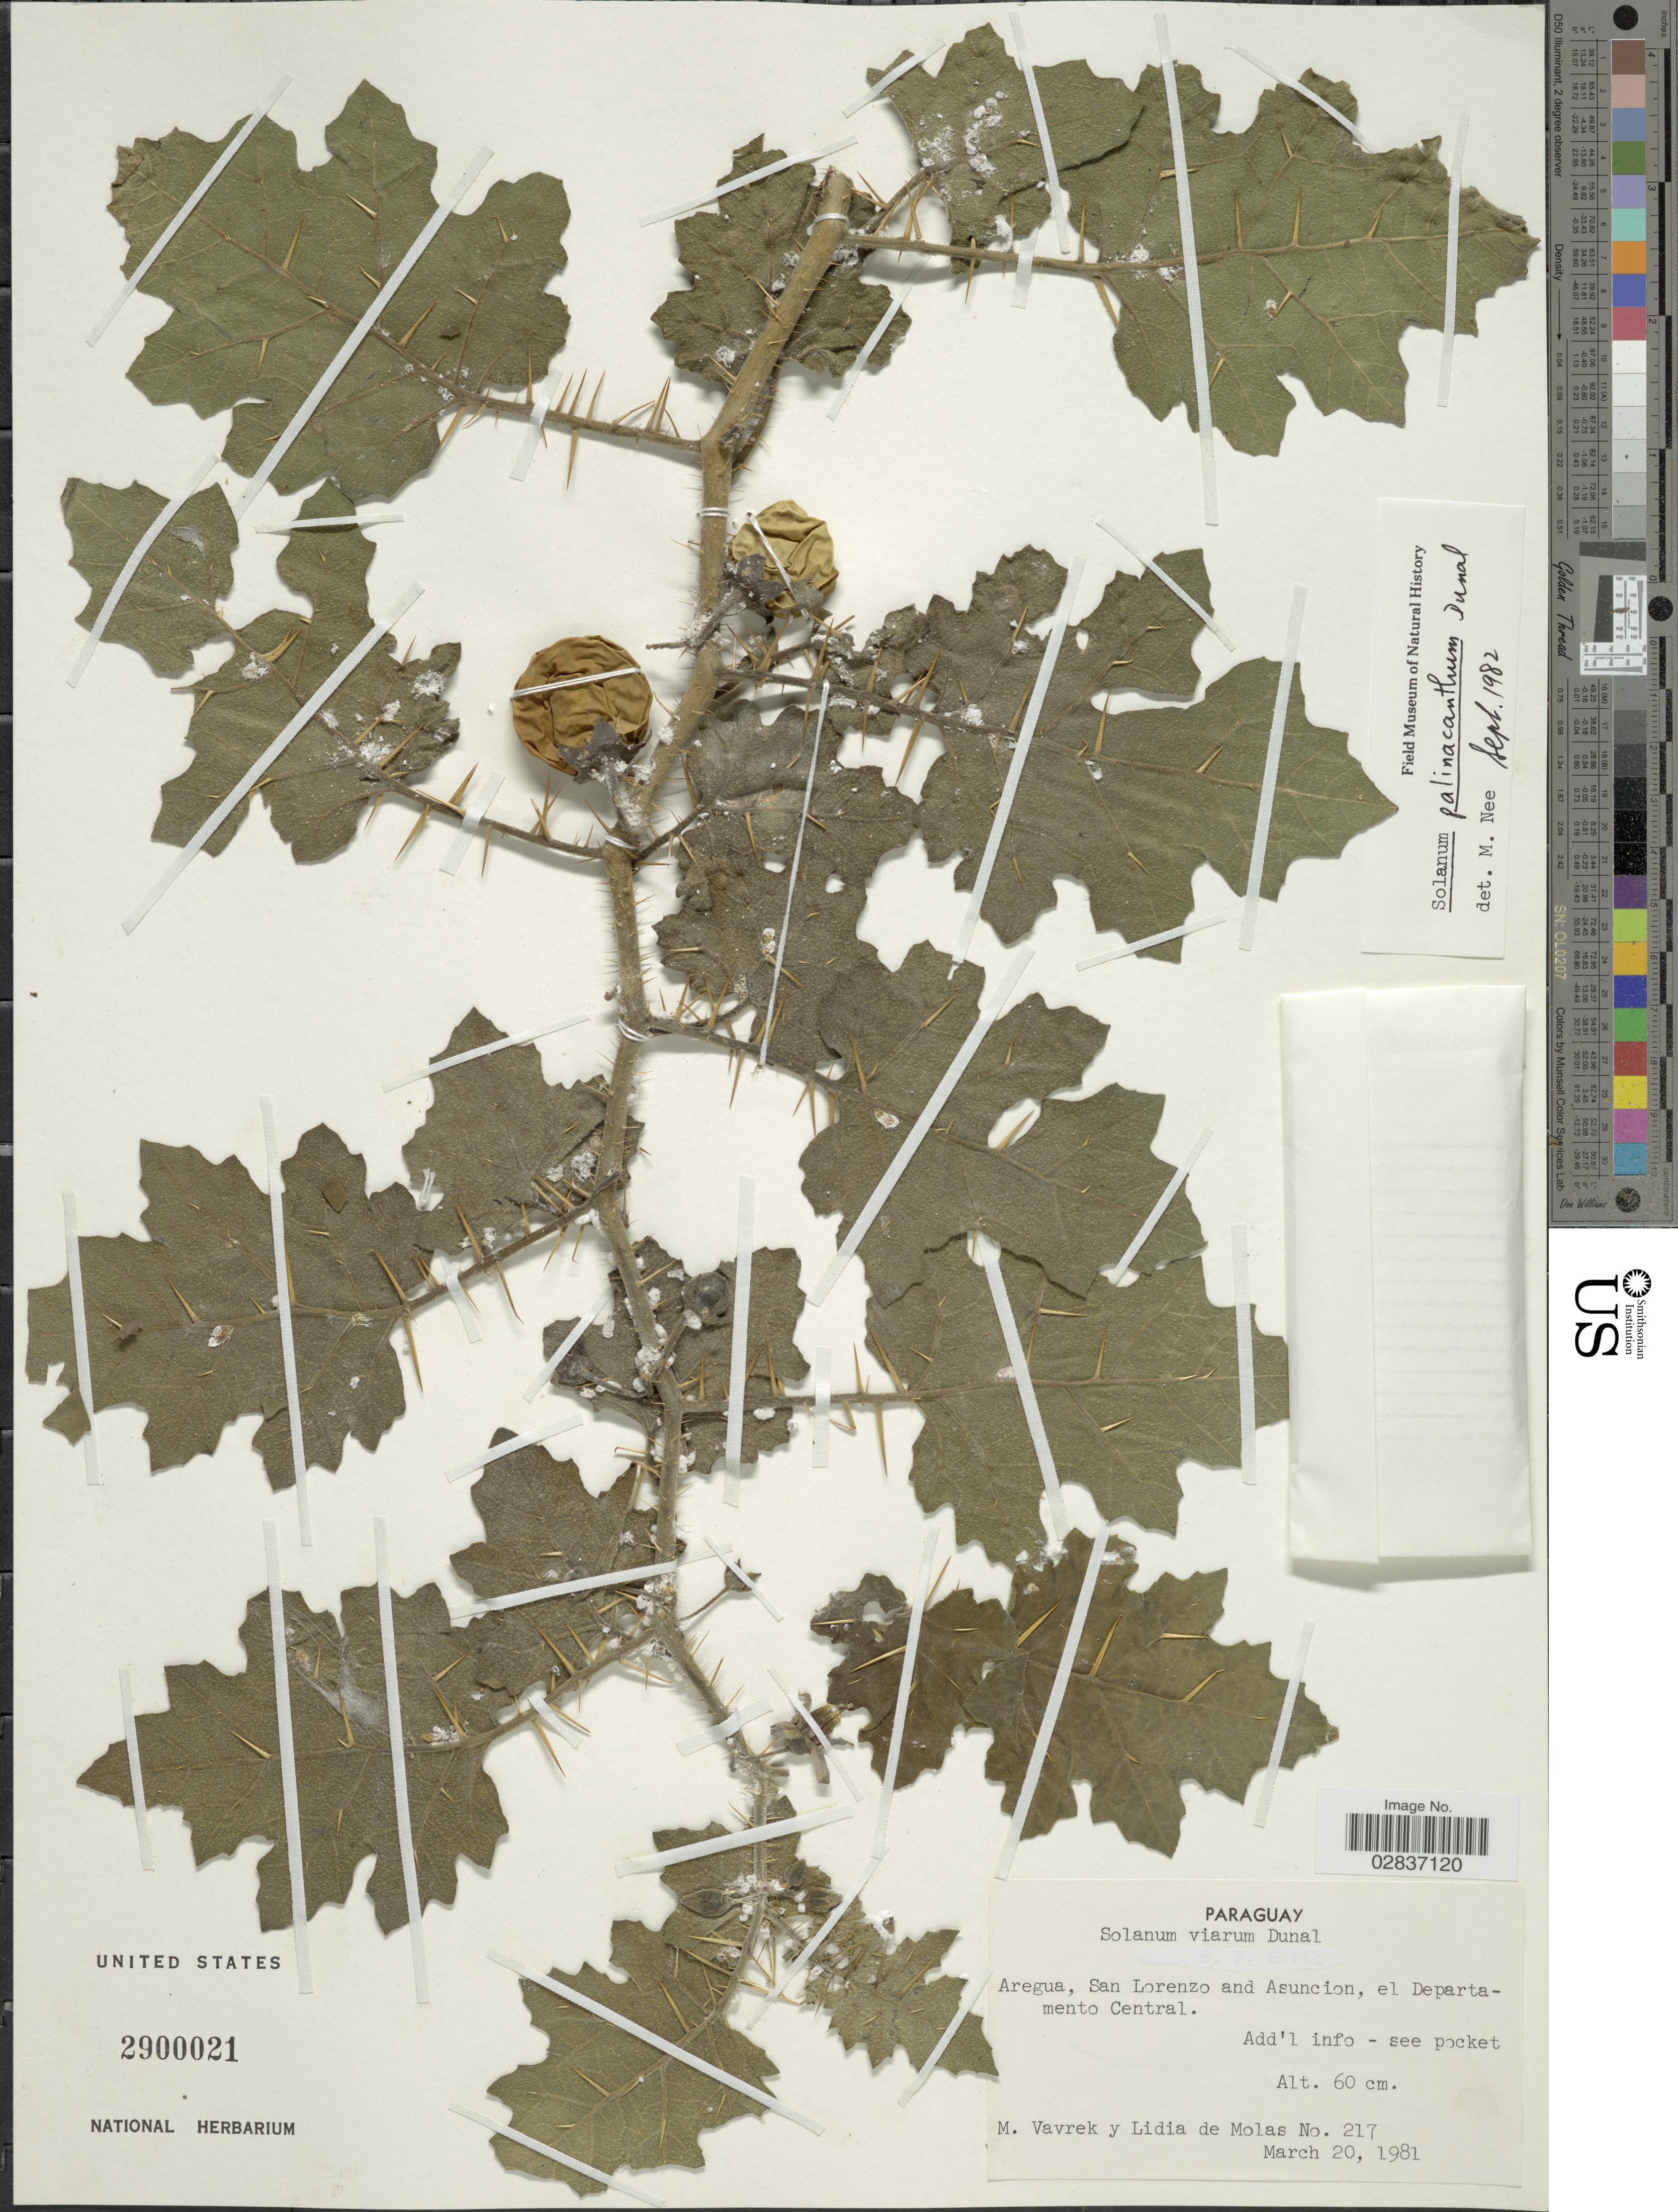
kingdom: Plantae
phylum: Tracheophyta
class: Magnoliopsida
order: Solanales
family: Solanaceae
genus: Solanum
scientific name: Solanum palinacanthum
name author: Dunal in DC.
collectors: M. Vavrek & L. de Molas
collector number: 217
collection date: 1981-03-20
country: Paraguay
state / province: Central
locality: Aregua, San Lorenzo and Asuncion, El Departamento Central.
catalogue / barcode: US 2900021